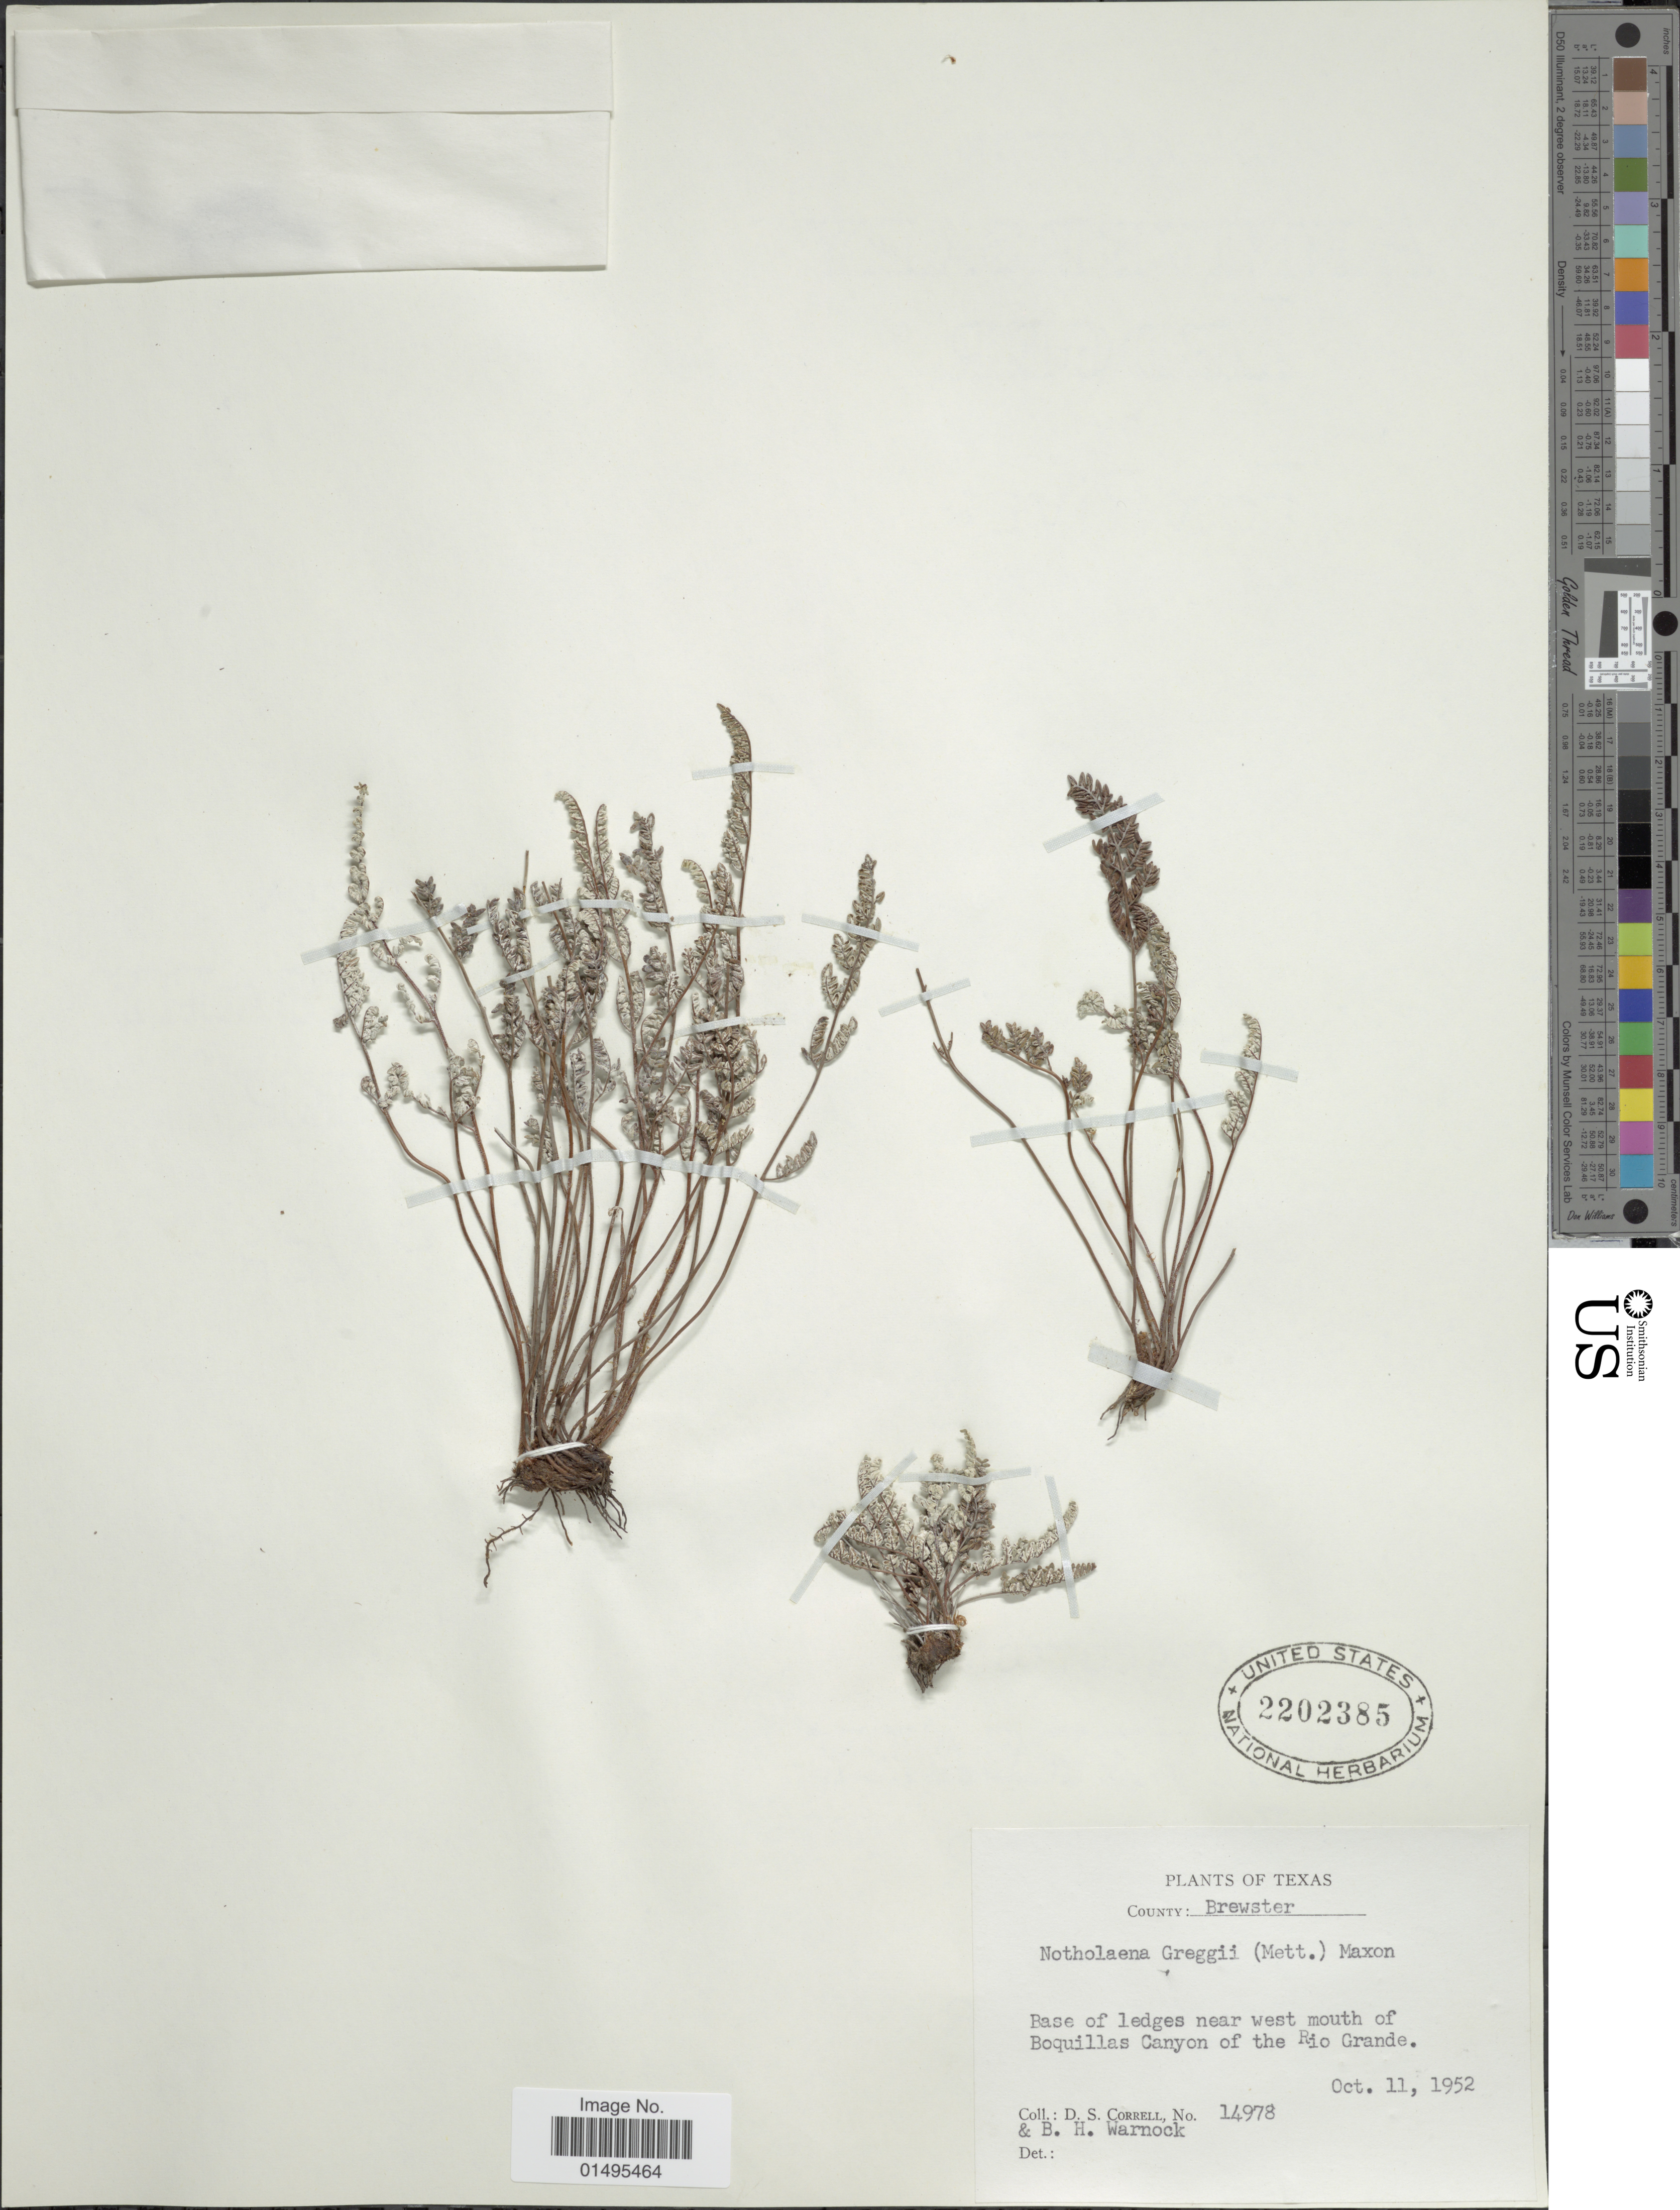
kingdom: Plantae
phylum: Tracheophyta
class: Polypodiopsida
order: Polypodiales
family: Pteridaceae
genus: Notholaena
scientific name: Notholaena greggii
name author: (Mett.) Maxon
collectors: D. S. Correll & B. H. Warnock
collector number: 14978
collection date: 1952-10-11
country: United States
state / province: Texas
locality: County Brewster, Base of ledges near west mouth of Boquillas canyon of the Rio Grande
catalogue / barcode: US 2202385